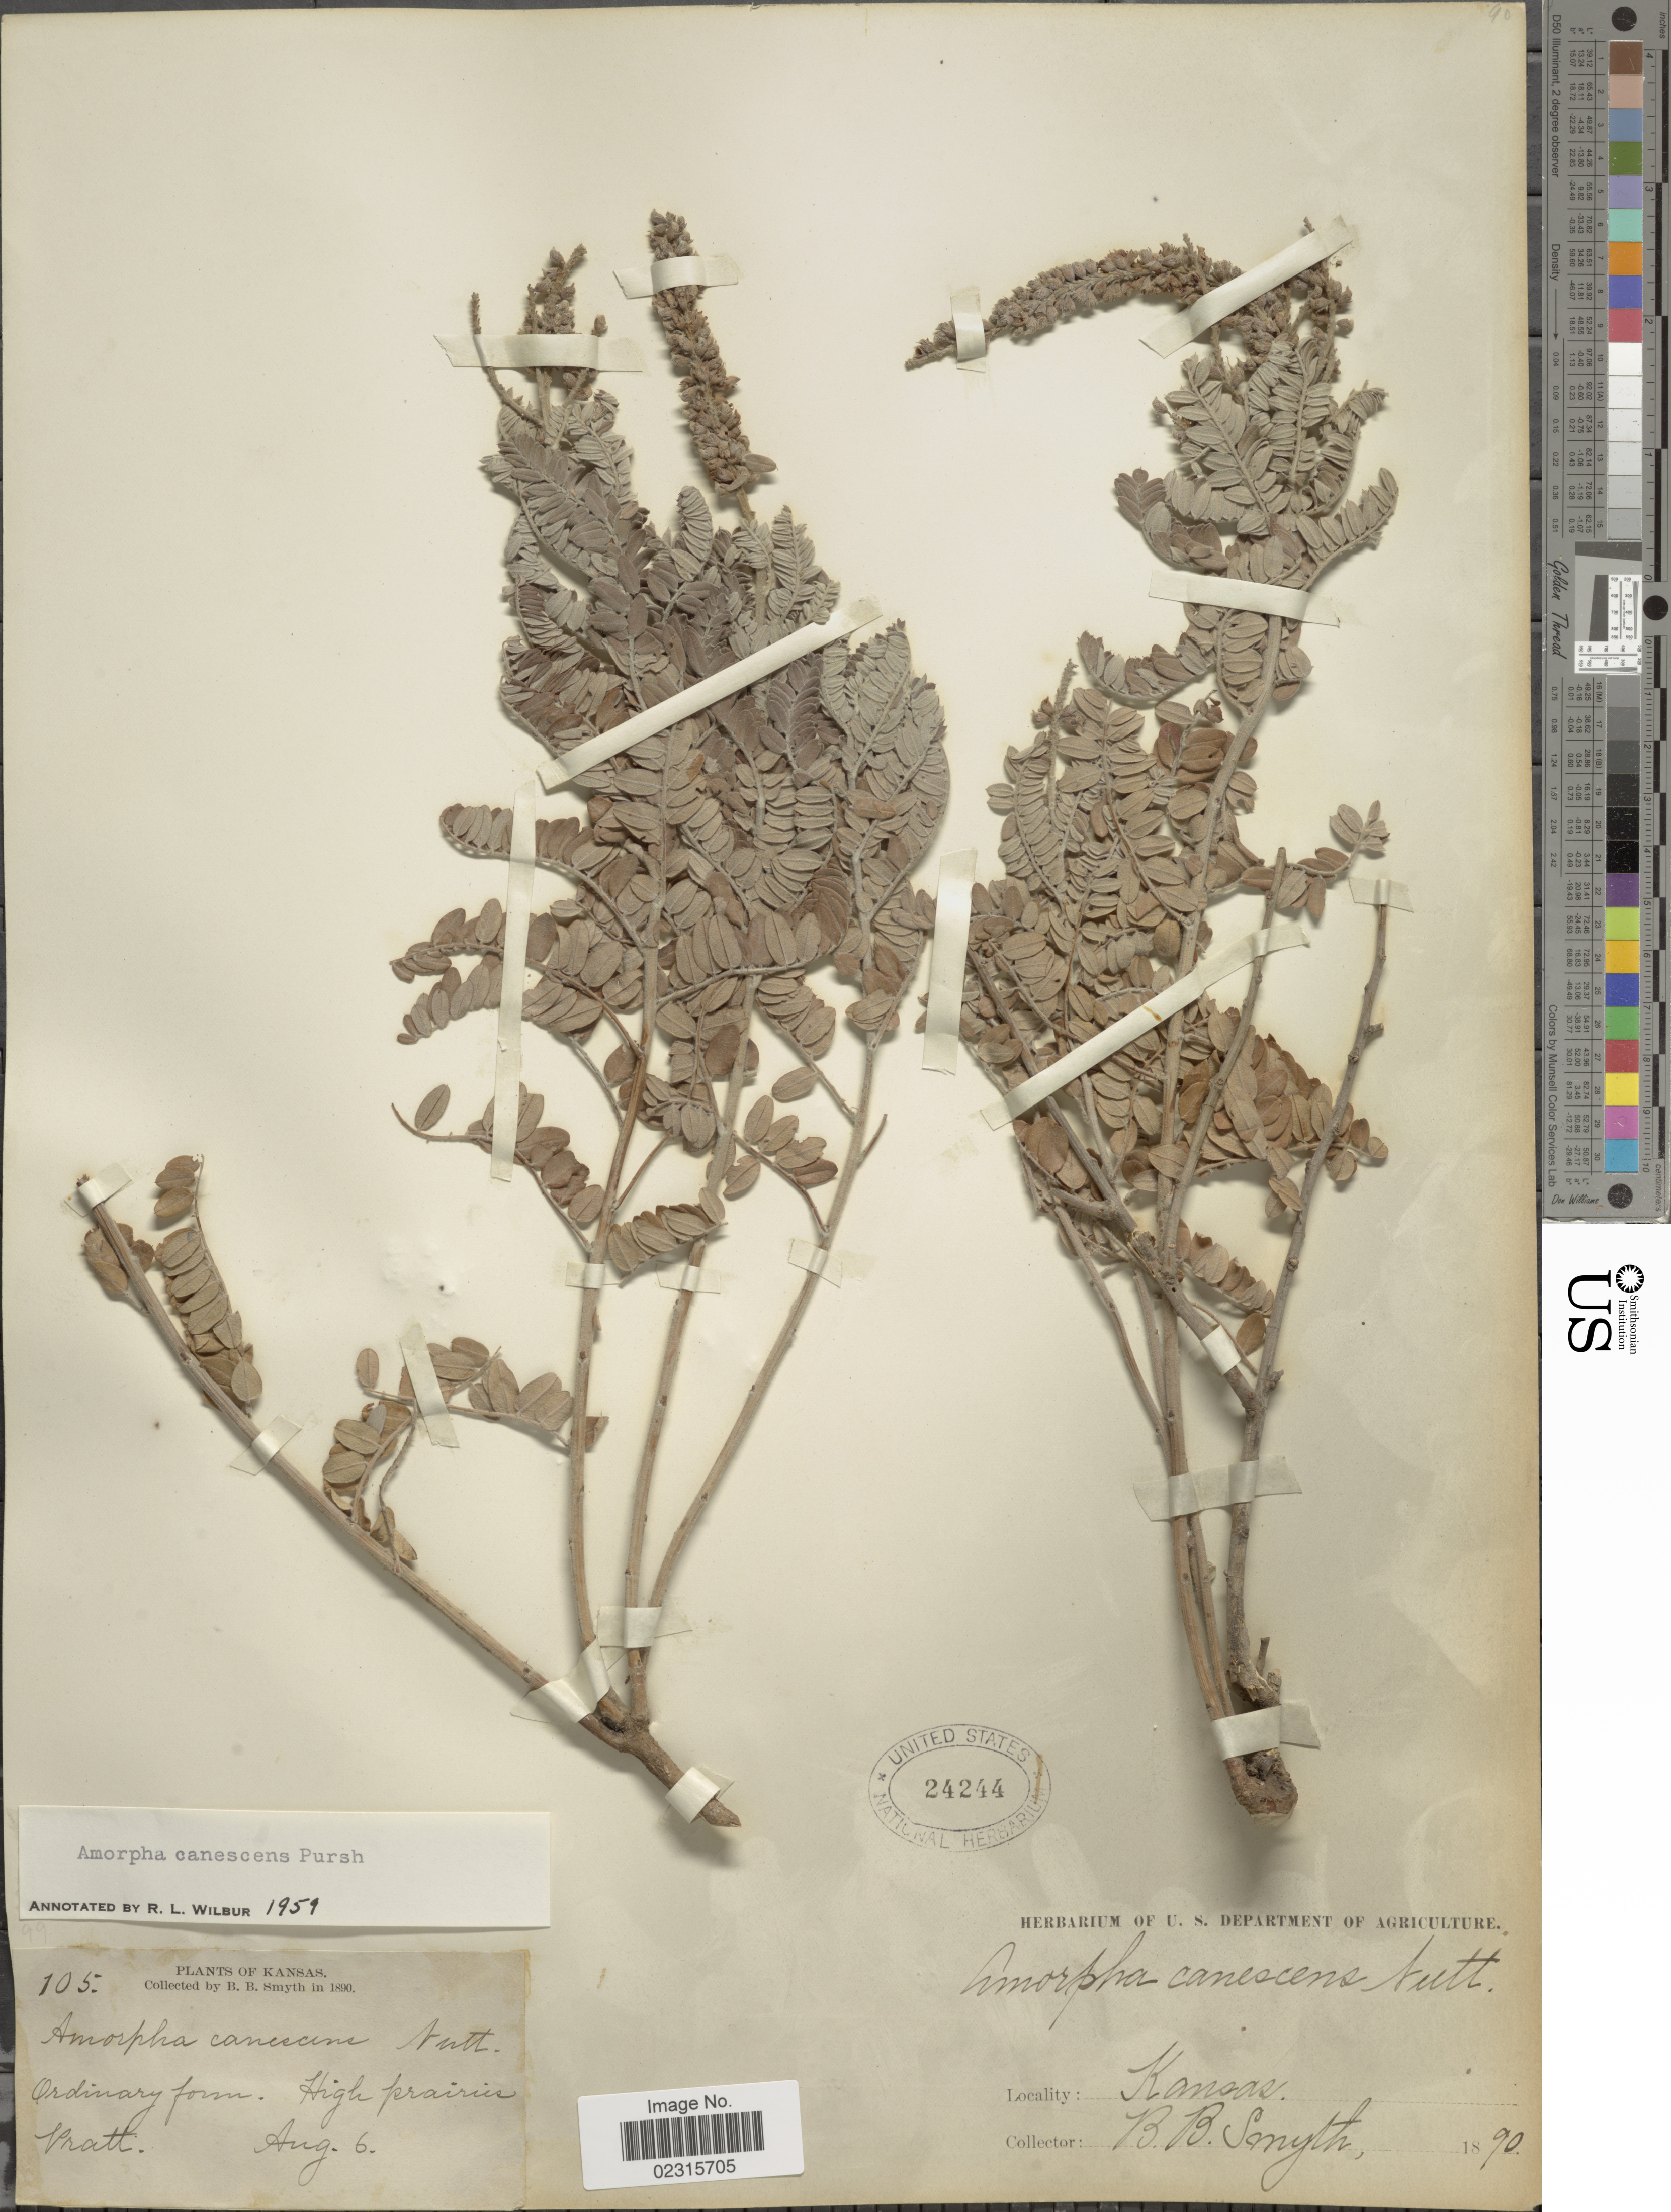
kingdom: Plantae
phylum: Tracheophyta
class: Magnoliopsida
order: Fabales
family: Fabaceae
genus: Amorpha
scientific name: Amorpha canescens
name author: Pursh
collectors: B. Smyth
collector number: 105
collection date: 1890-08-06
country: United States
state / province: Kansas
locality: High Prairies, Pratt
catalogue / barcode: US 24244